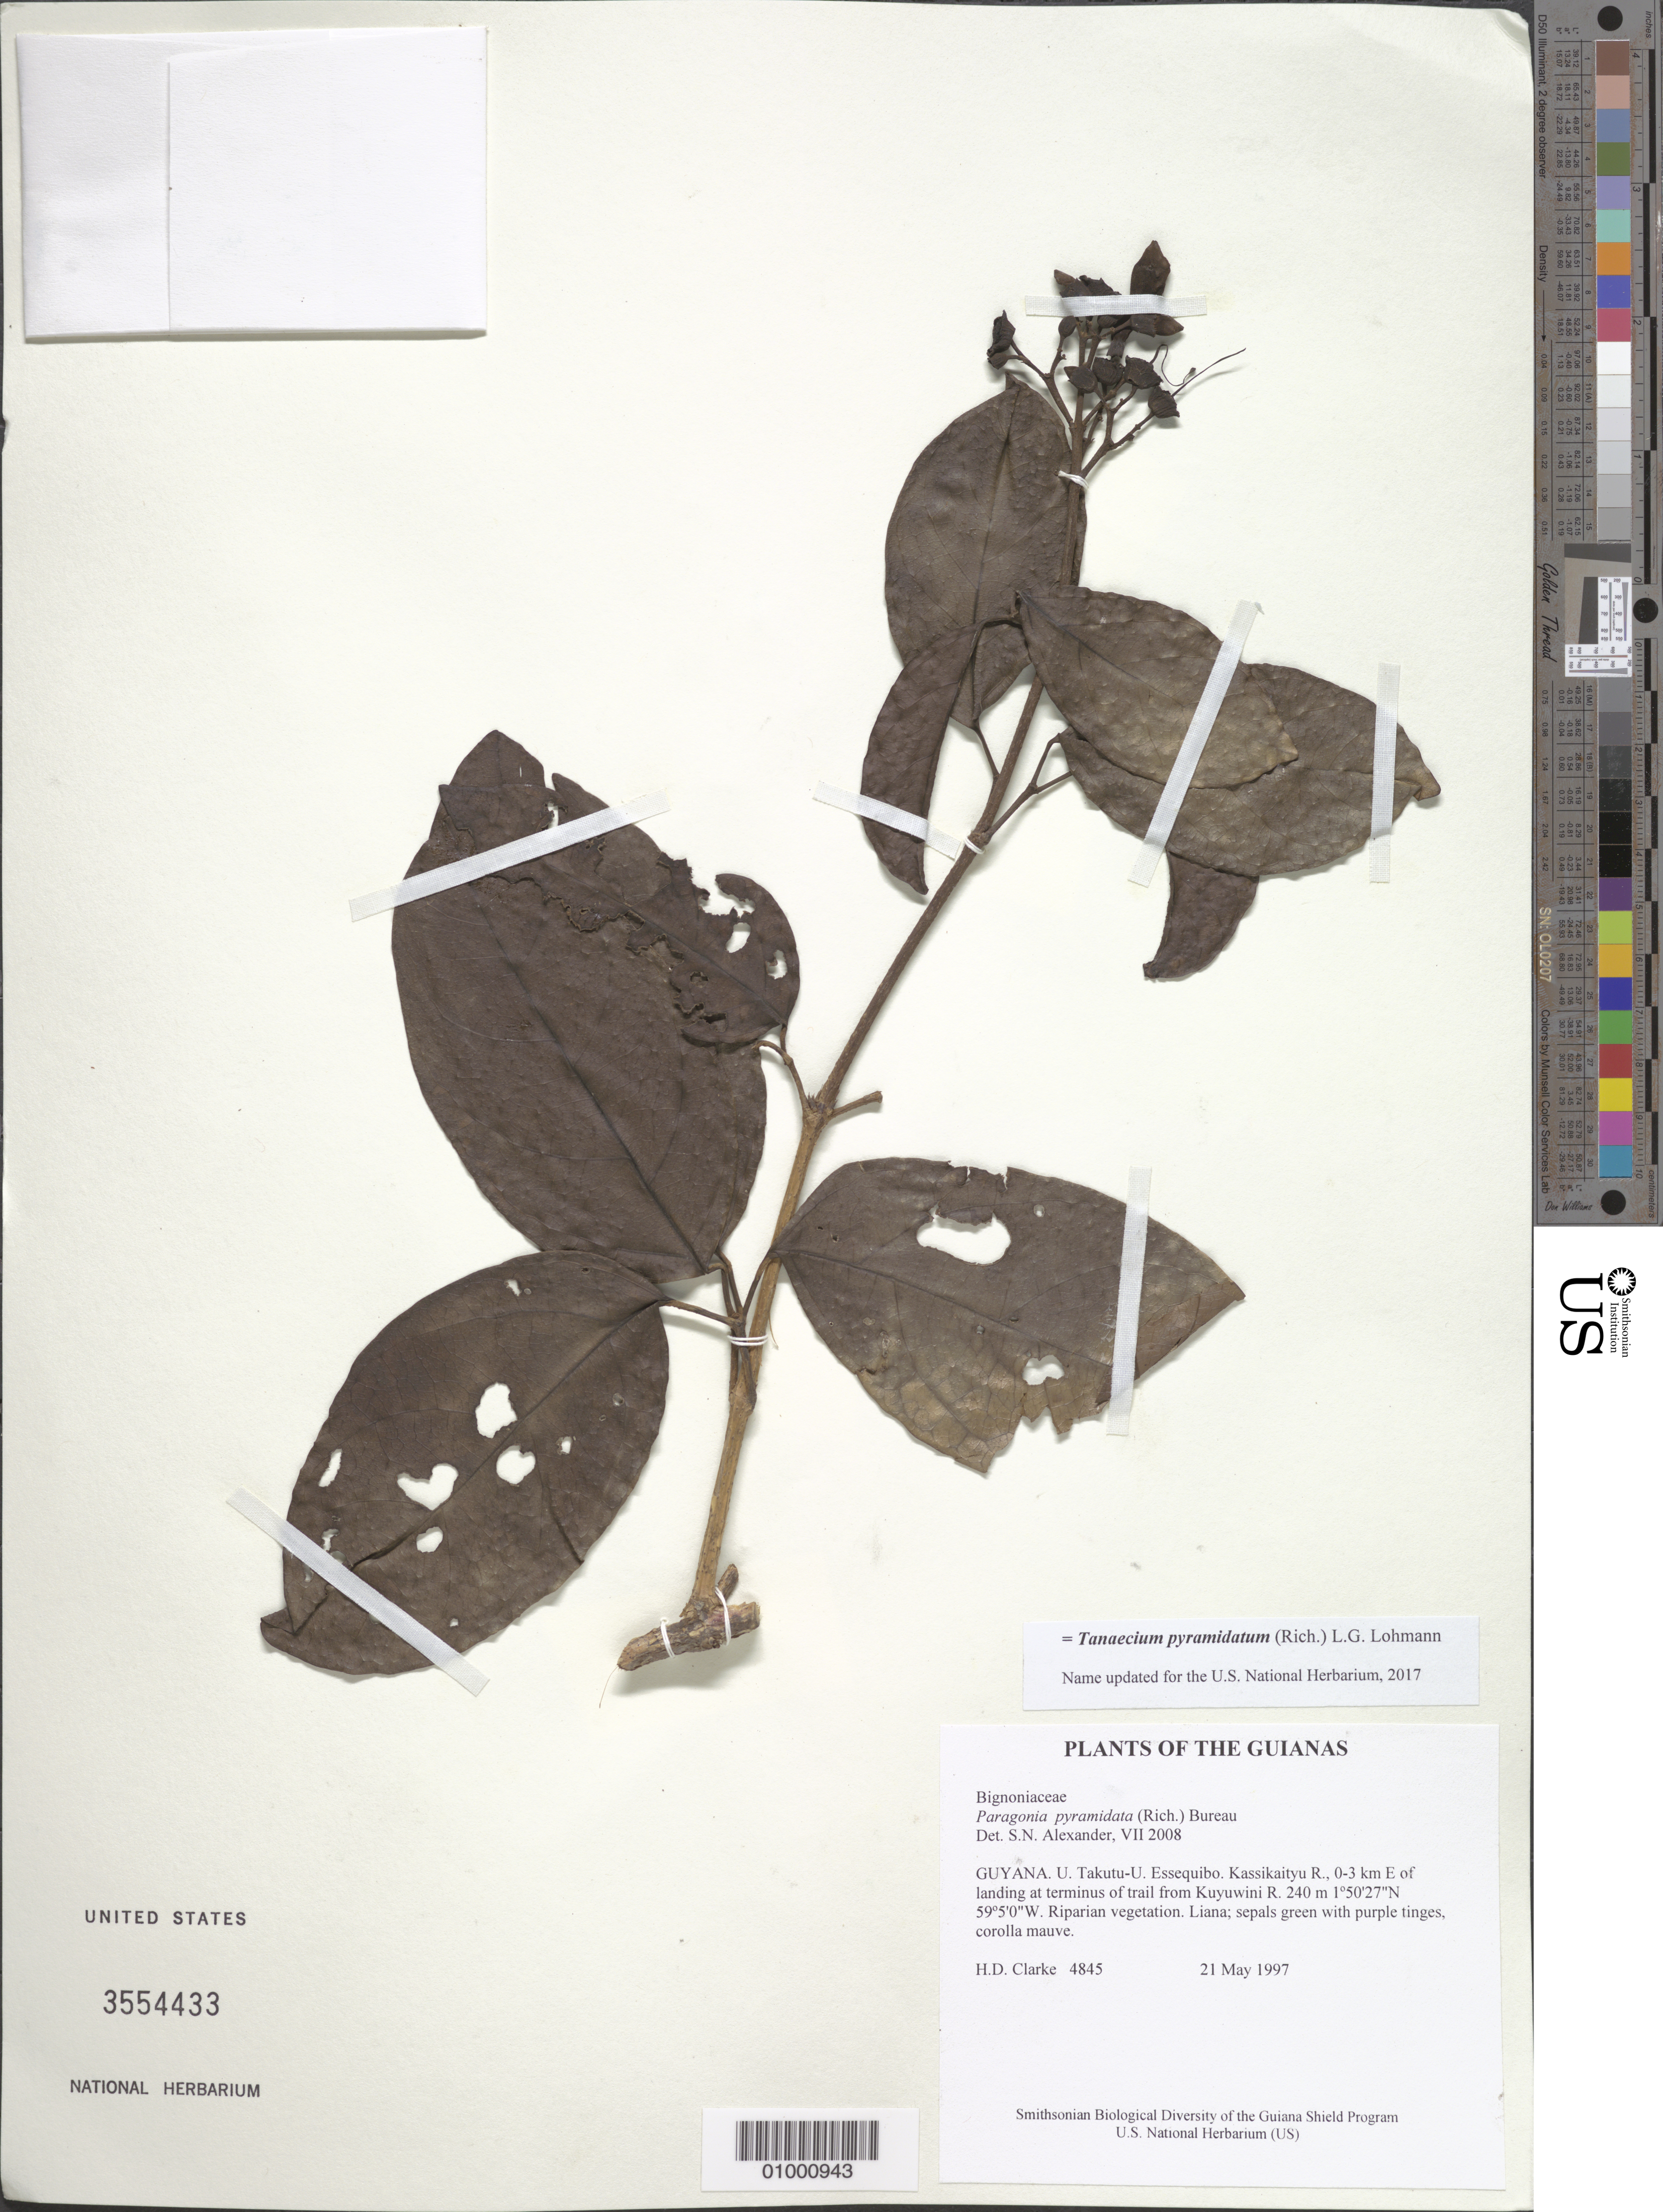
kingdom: Plantae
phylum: Tracheophyta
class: Magnoliopsida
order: Lamiales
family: Bignoniaceae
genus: Tanaecium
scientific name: Tanaecium pyramidatum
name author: (Rich.) L.G. Lohmann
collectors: H. D. Clarke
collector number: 4845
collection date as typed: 21 May 1997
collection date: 1997-05-21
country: Guyana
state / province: U. Takutu-U. Essequibo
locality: Kassikaityu R., 0-3 km E of landing at terminus of trail from Kuyuwini R.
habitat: Riparian vegetation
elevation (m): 240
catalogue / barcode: US 3554433